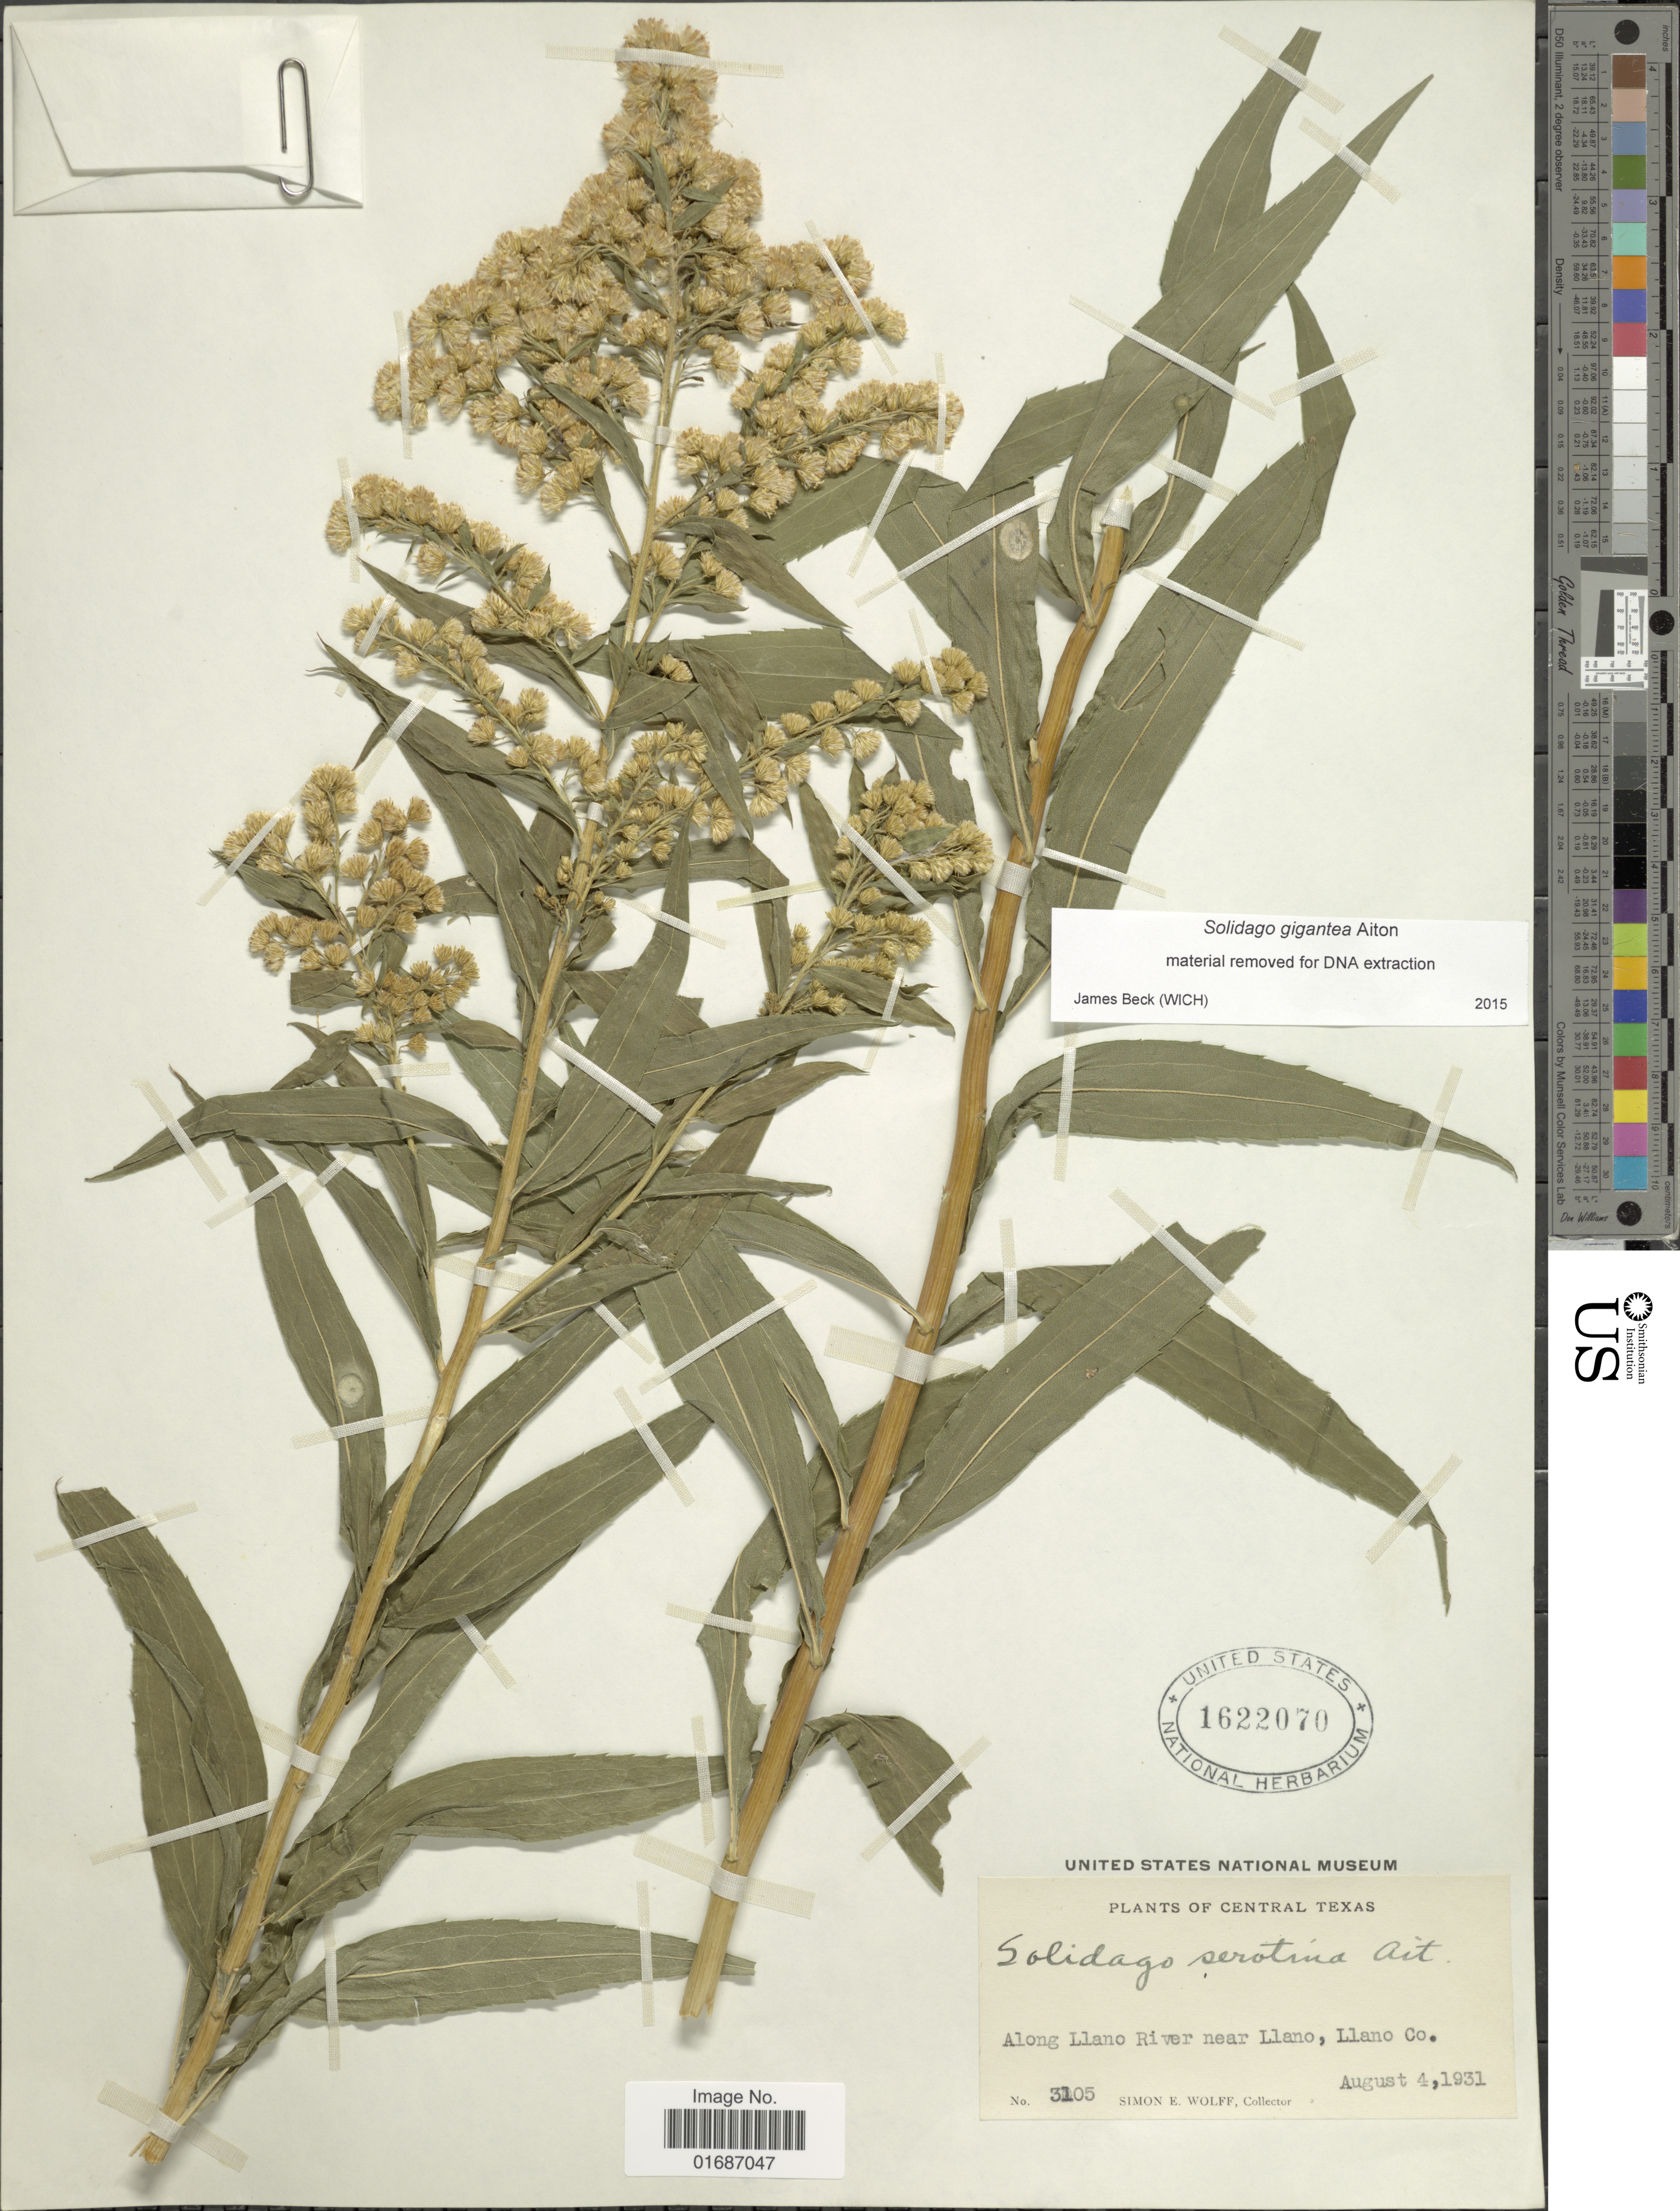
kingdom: Plantae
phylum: Tracheophyta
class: Magnoliopsida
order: Asterales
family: Asteraceae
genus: Solidago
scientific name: Solidago gigantea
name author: Aiton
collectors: S. E. Wolff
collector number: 3105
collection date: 1931-08-04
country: United States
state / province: Texas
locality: Central Texas, Along Llano River near Llano, Llano Co.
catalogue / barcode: US 1622070